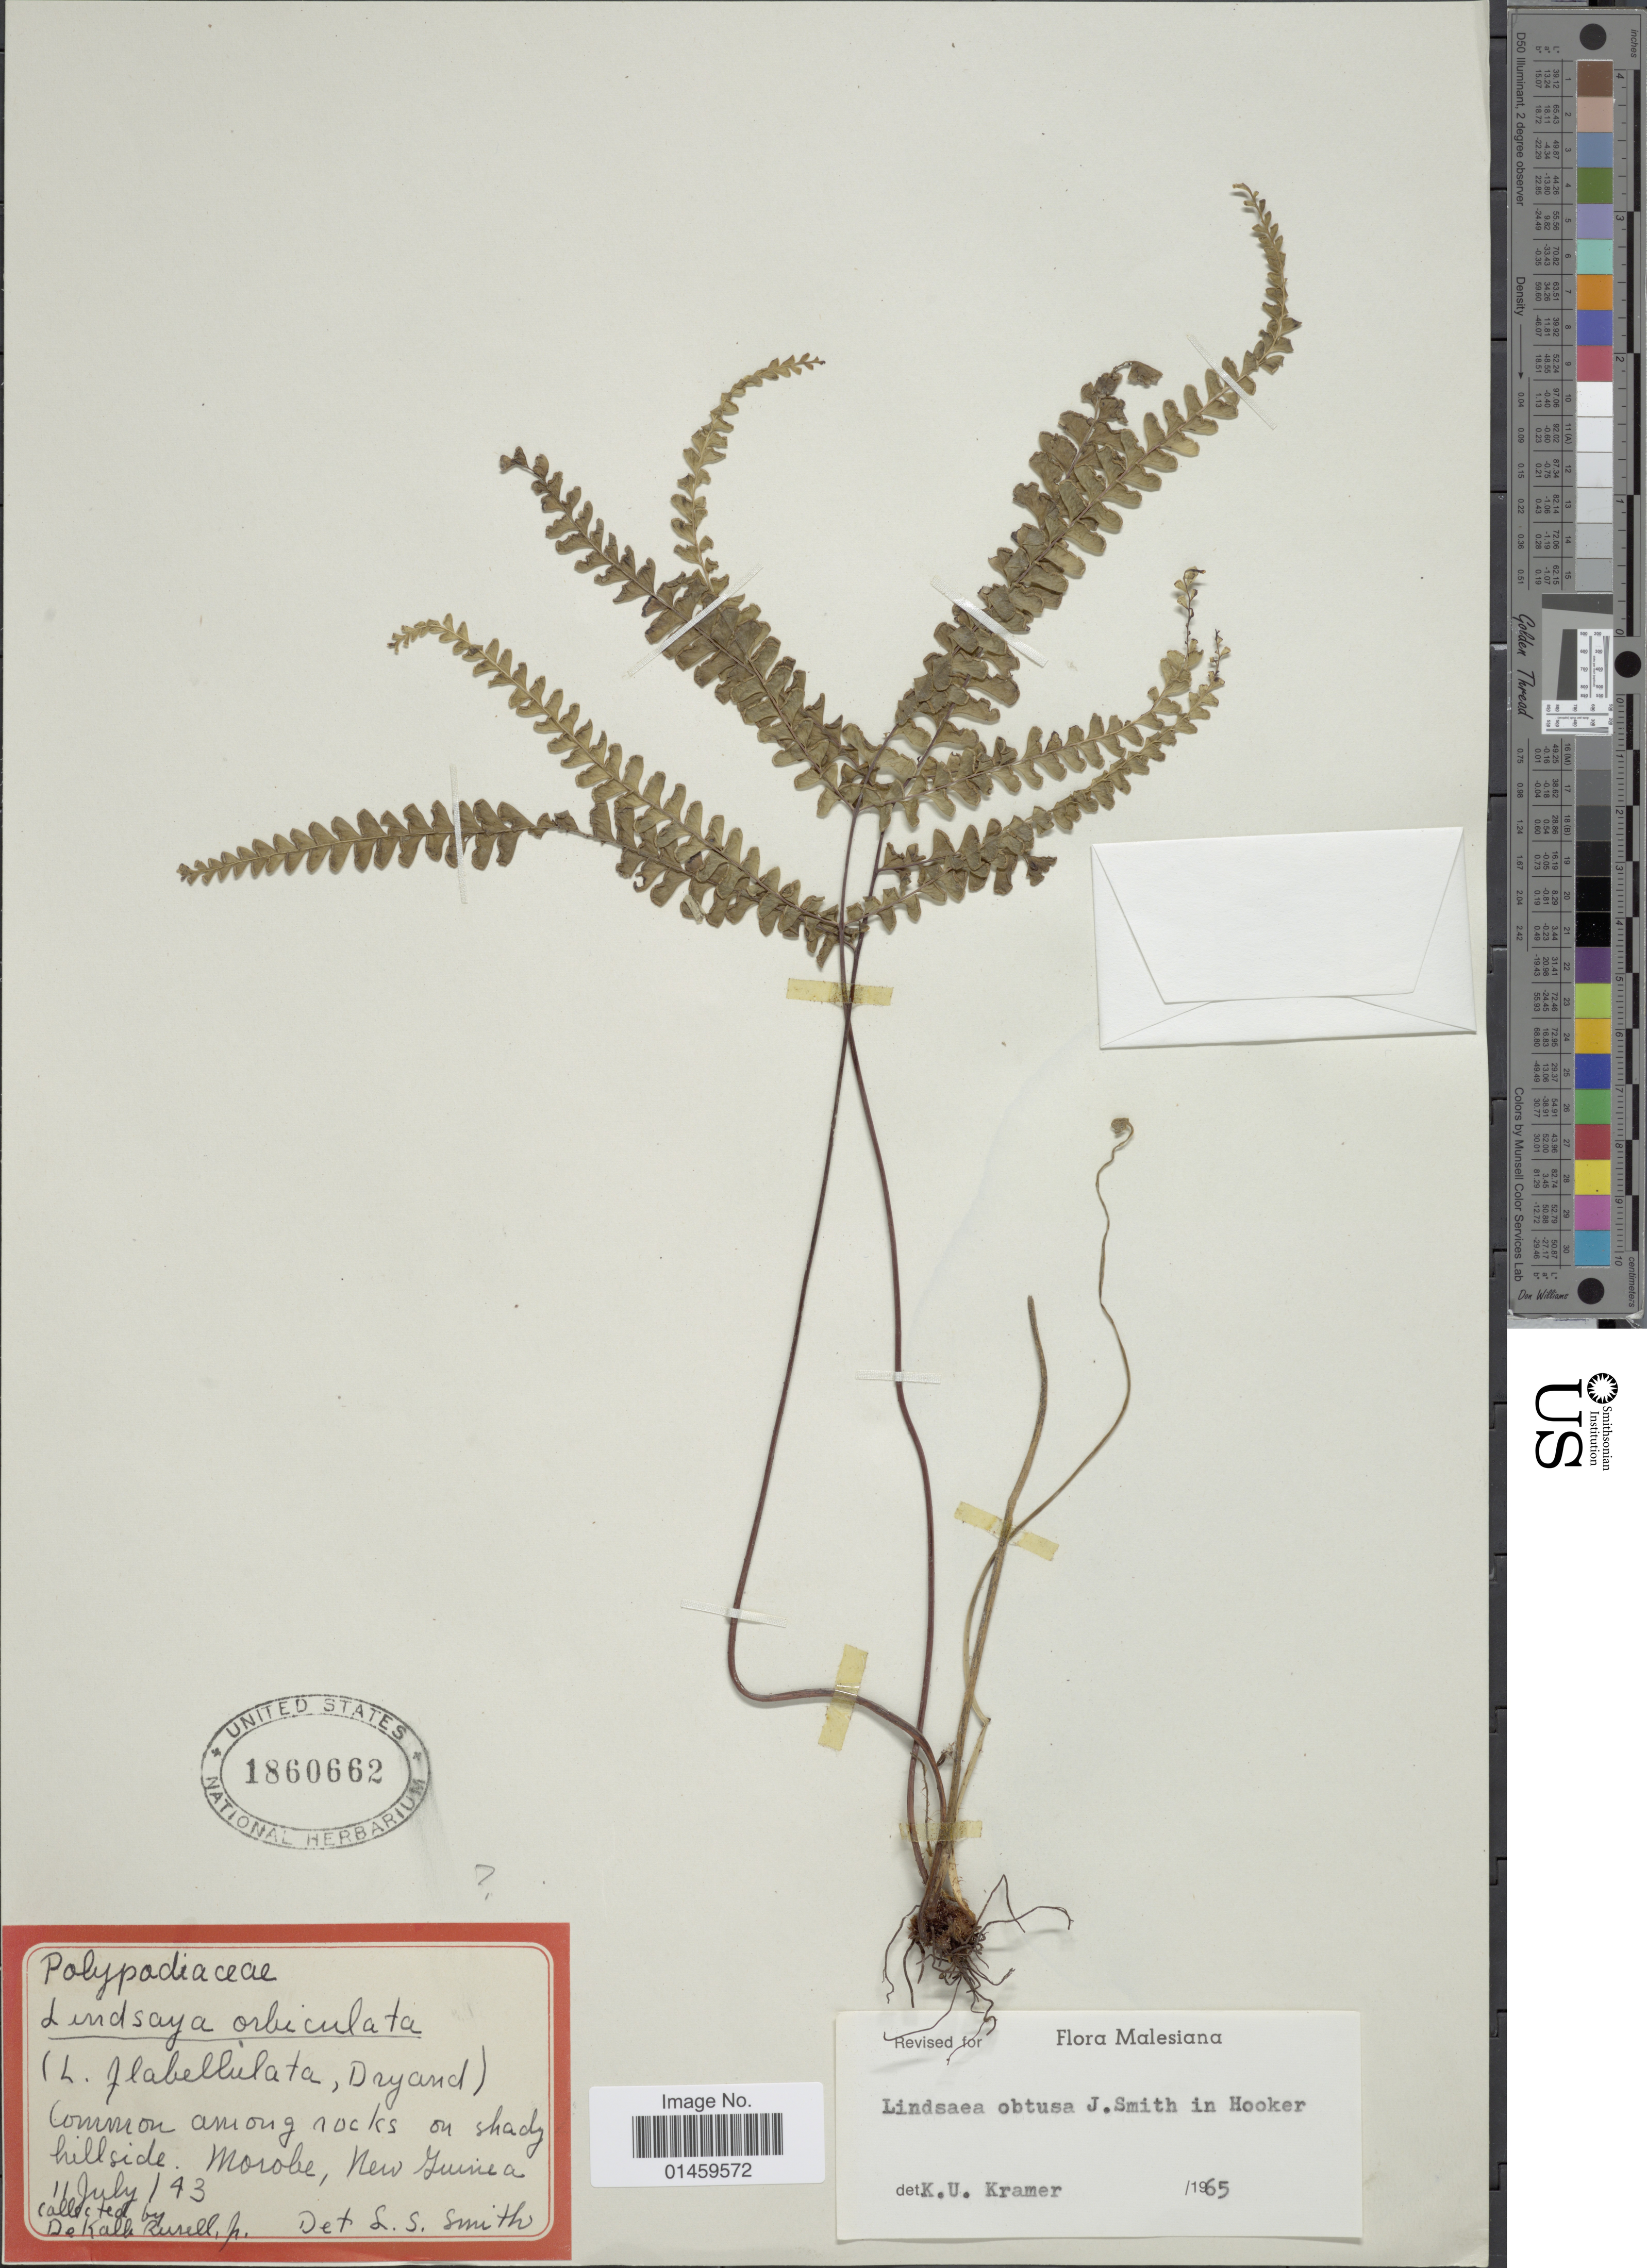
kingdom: Plantae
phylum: Tracheophyta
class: Polypodiopsida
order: Polypodiales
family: Lindsaeaceae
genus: Lindsaea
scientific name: Lindsaea obtusa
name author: J. Sm. ex Hook.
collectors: R. Dekalle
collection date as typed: Transcribed d/m/y: 11/7/43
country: Papua New Guinea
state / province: Morobe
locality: Morobe, New Guinea.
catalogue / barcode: US 1860662